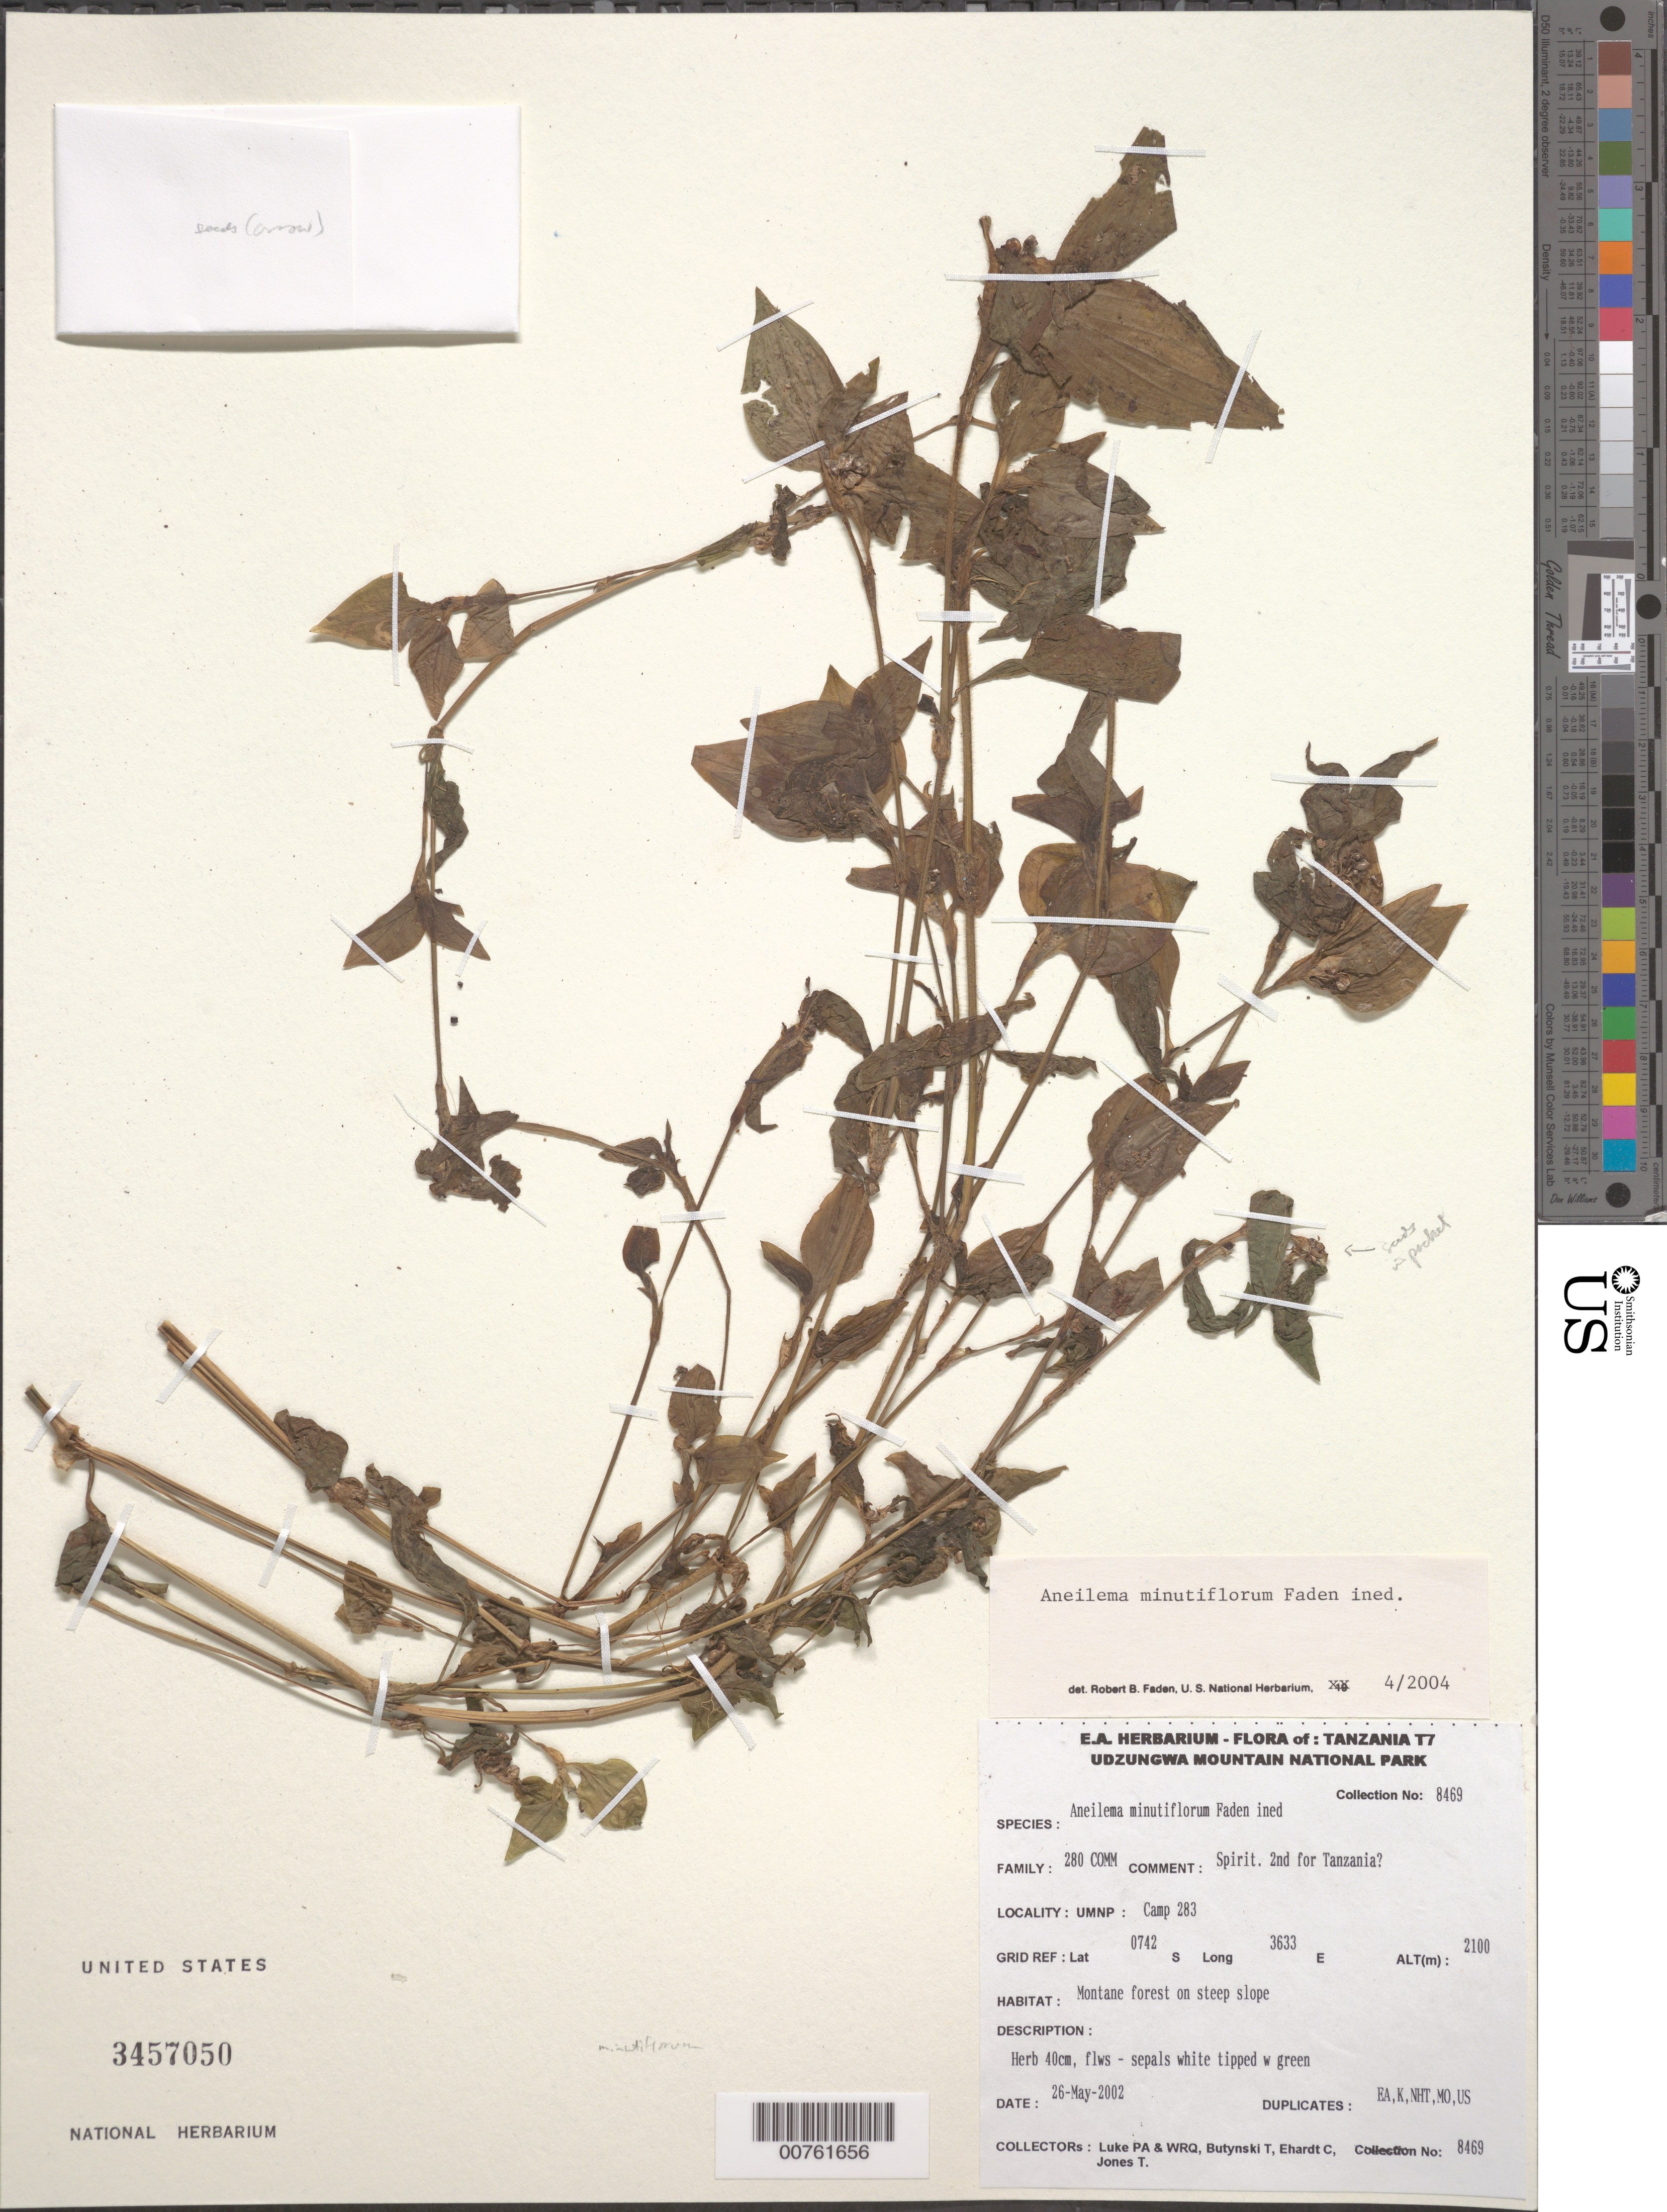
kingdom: Plantae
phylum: Tracheophyta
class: Liliopsida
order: Commelinales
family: Commelinaceae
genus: Aneilema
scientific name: Aneilema minutiflorum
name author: Faden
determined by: Faden, Robert B., (US), Smithsonian Institution - National Museum of Natural History (UNITED STATES)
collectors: P. Luke, Q. Luke, T. Butynski, C. Ehardt & T. Jones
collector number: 8469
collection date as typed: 26 May 2002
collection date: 2002-05-26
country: Tanzania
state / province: Iringa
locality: Udzungwa Mountain National Park; Camp 283.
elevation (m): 2100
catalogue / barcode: US 3457050